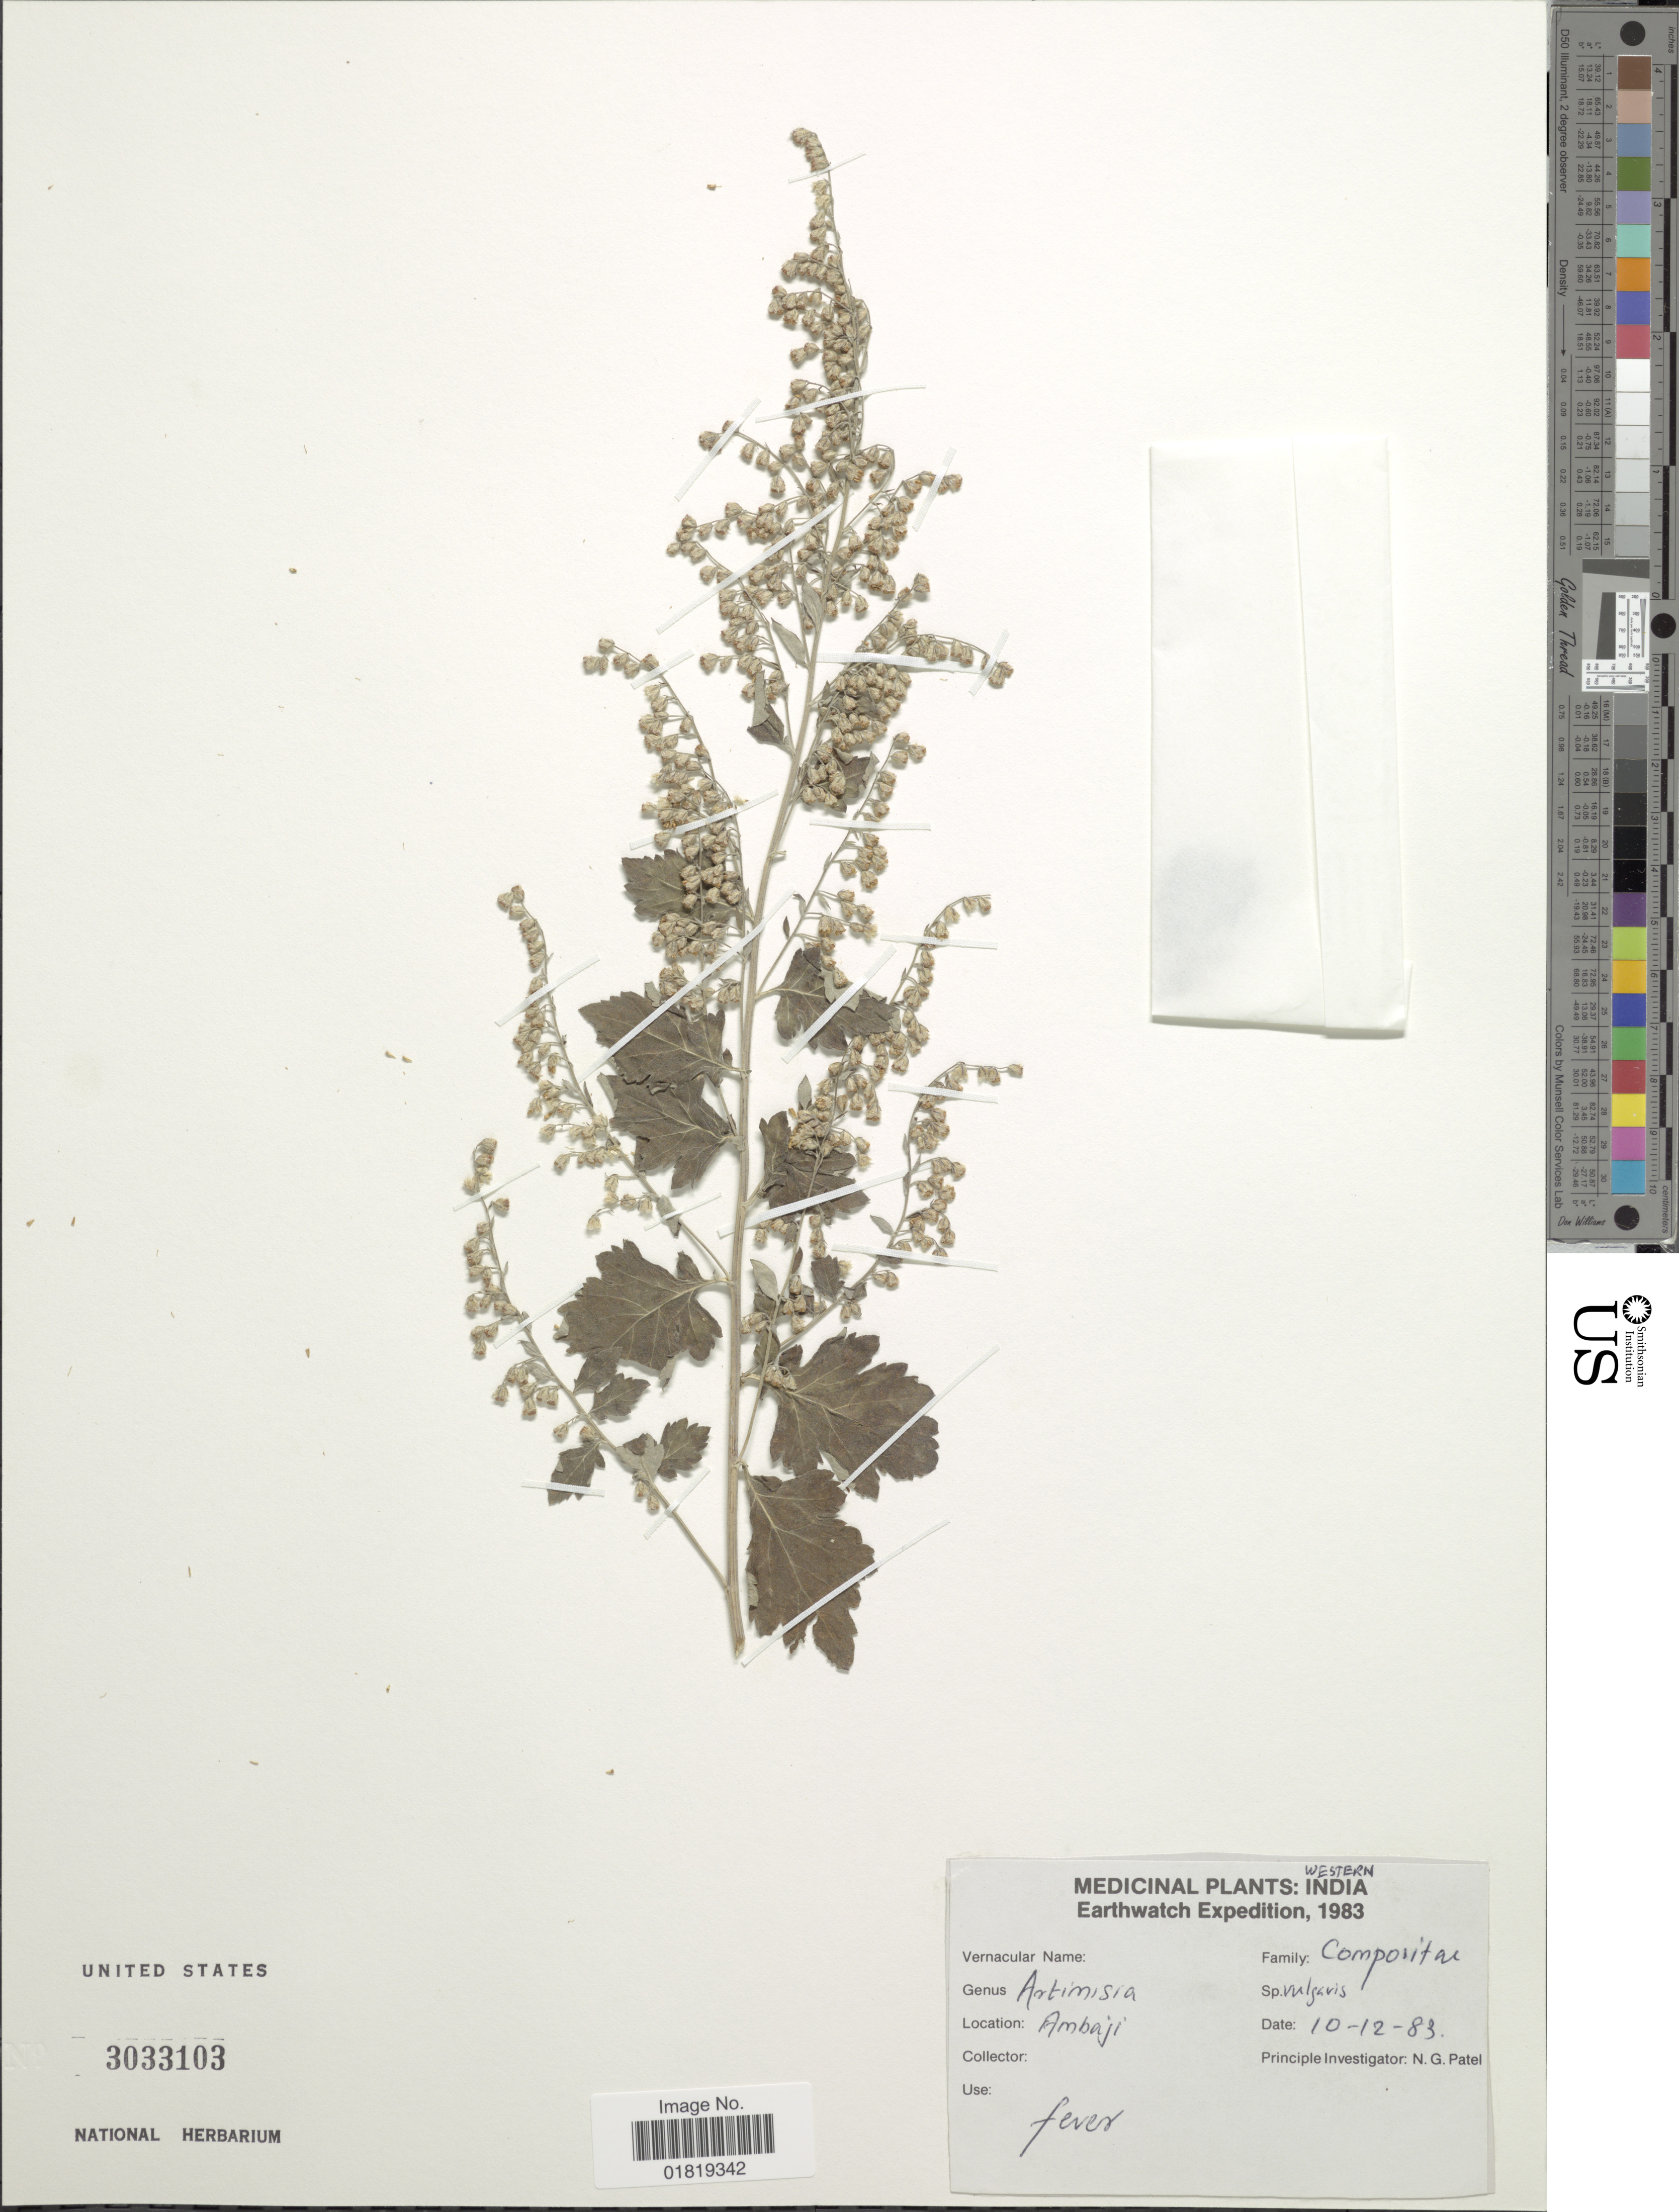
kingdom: Plantae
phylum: Tracheophyta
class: Magnoliopsida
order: Asterales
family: Asteraceae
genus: Artemisia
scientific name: Artemisia vulgaris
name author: L.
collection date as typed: Transcribed d/m/y: 10/12/83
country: India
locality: Western India, Ambaji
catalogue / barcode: US 3033103